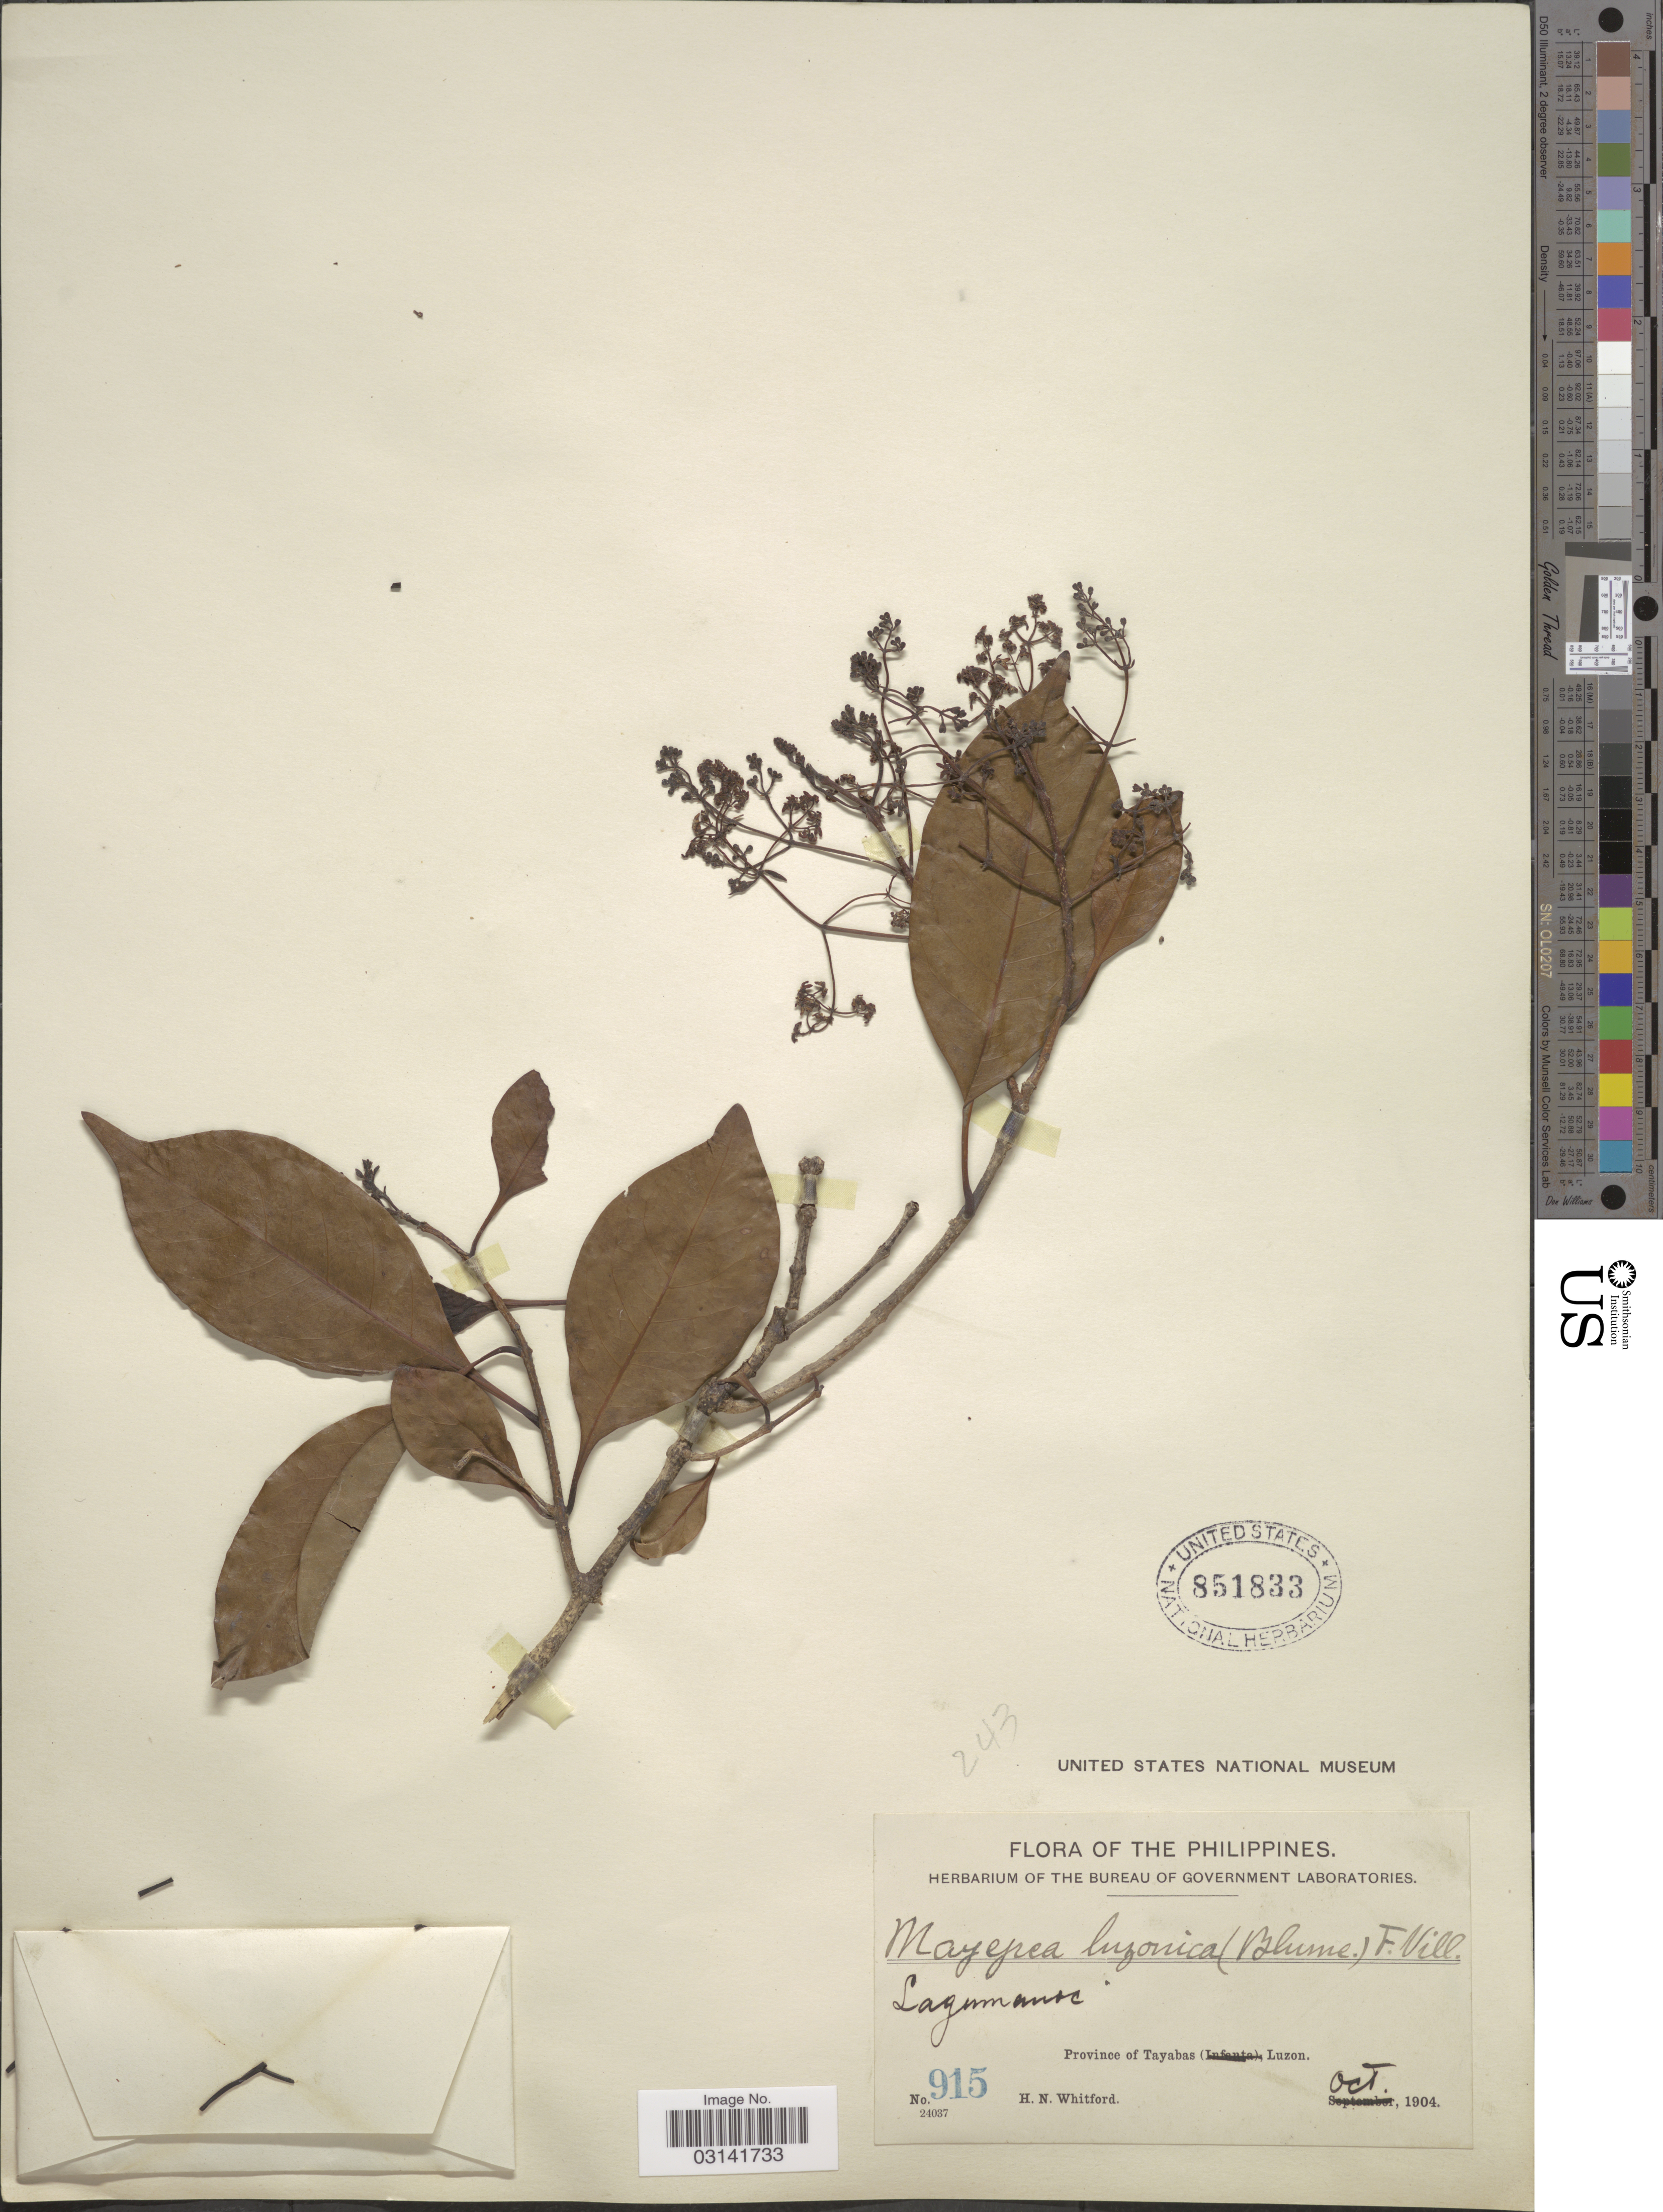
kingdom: Plantae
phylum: Tracheophyta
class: Magnoliopsida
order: Lamiales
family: Oleaceae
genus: Chionanthus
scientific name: Chionanthus ramiflorus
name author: Roxb.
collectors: H. N. Whitford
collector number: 915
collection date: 1904-10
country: Philippines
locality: Province of Tayabas. Luzon.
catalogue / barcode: US 851833